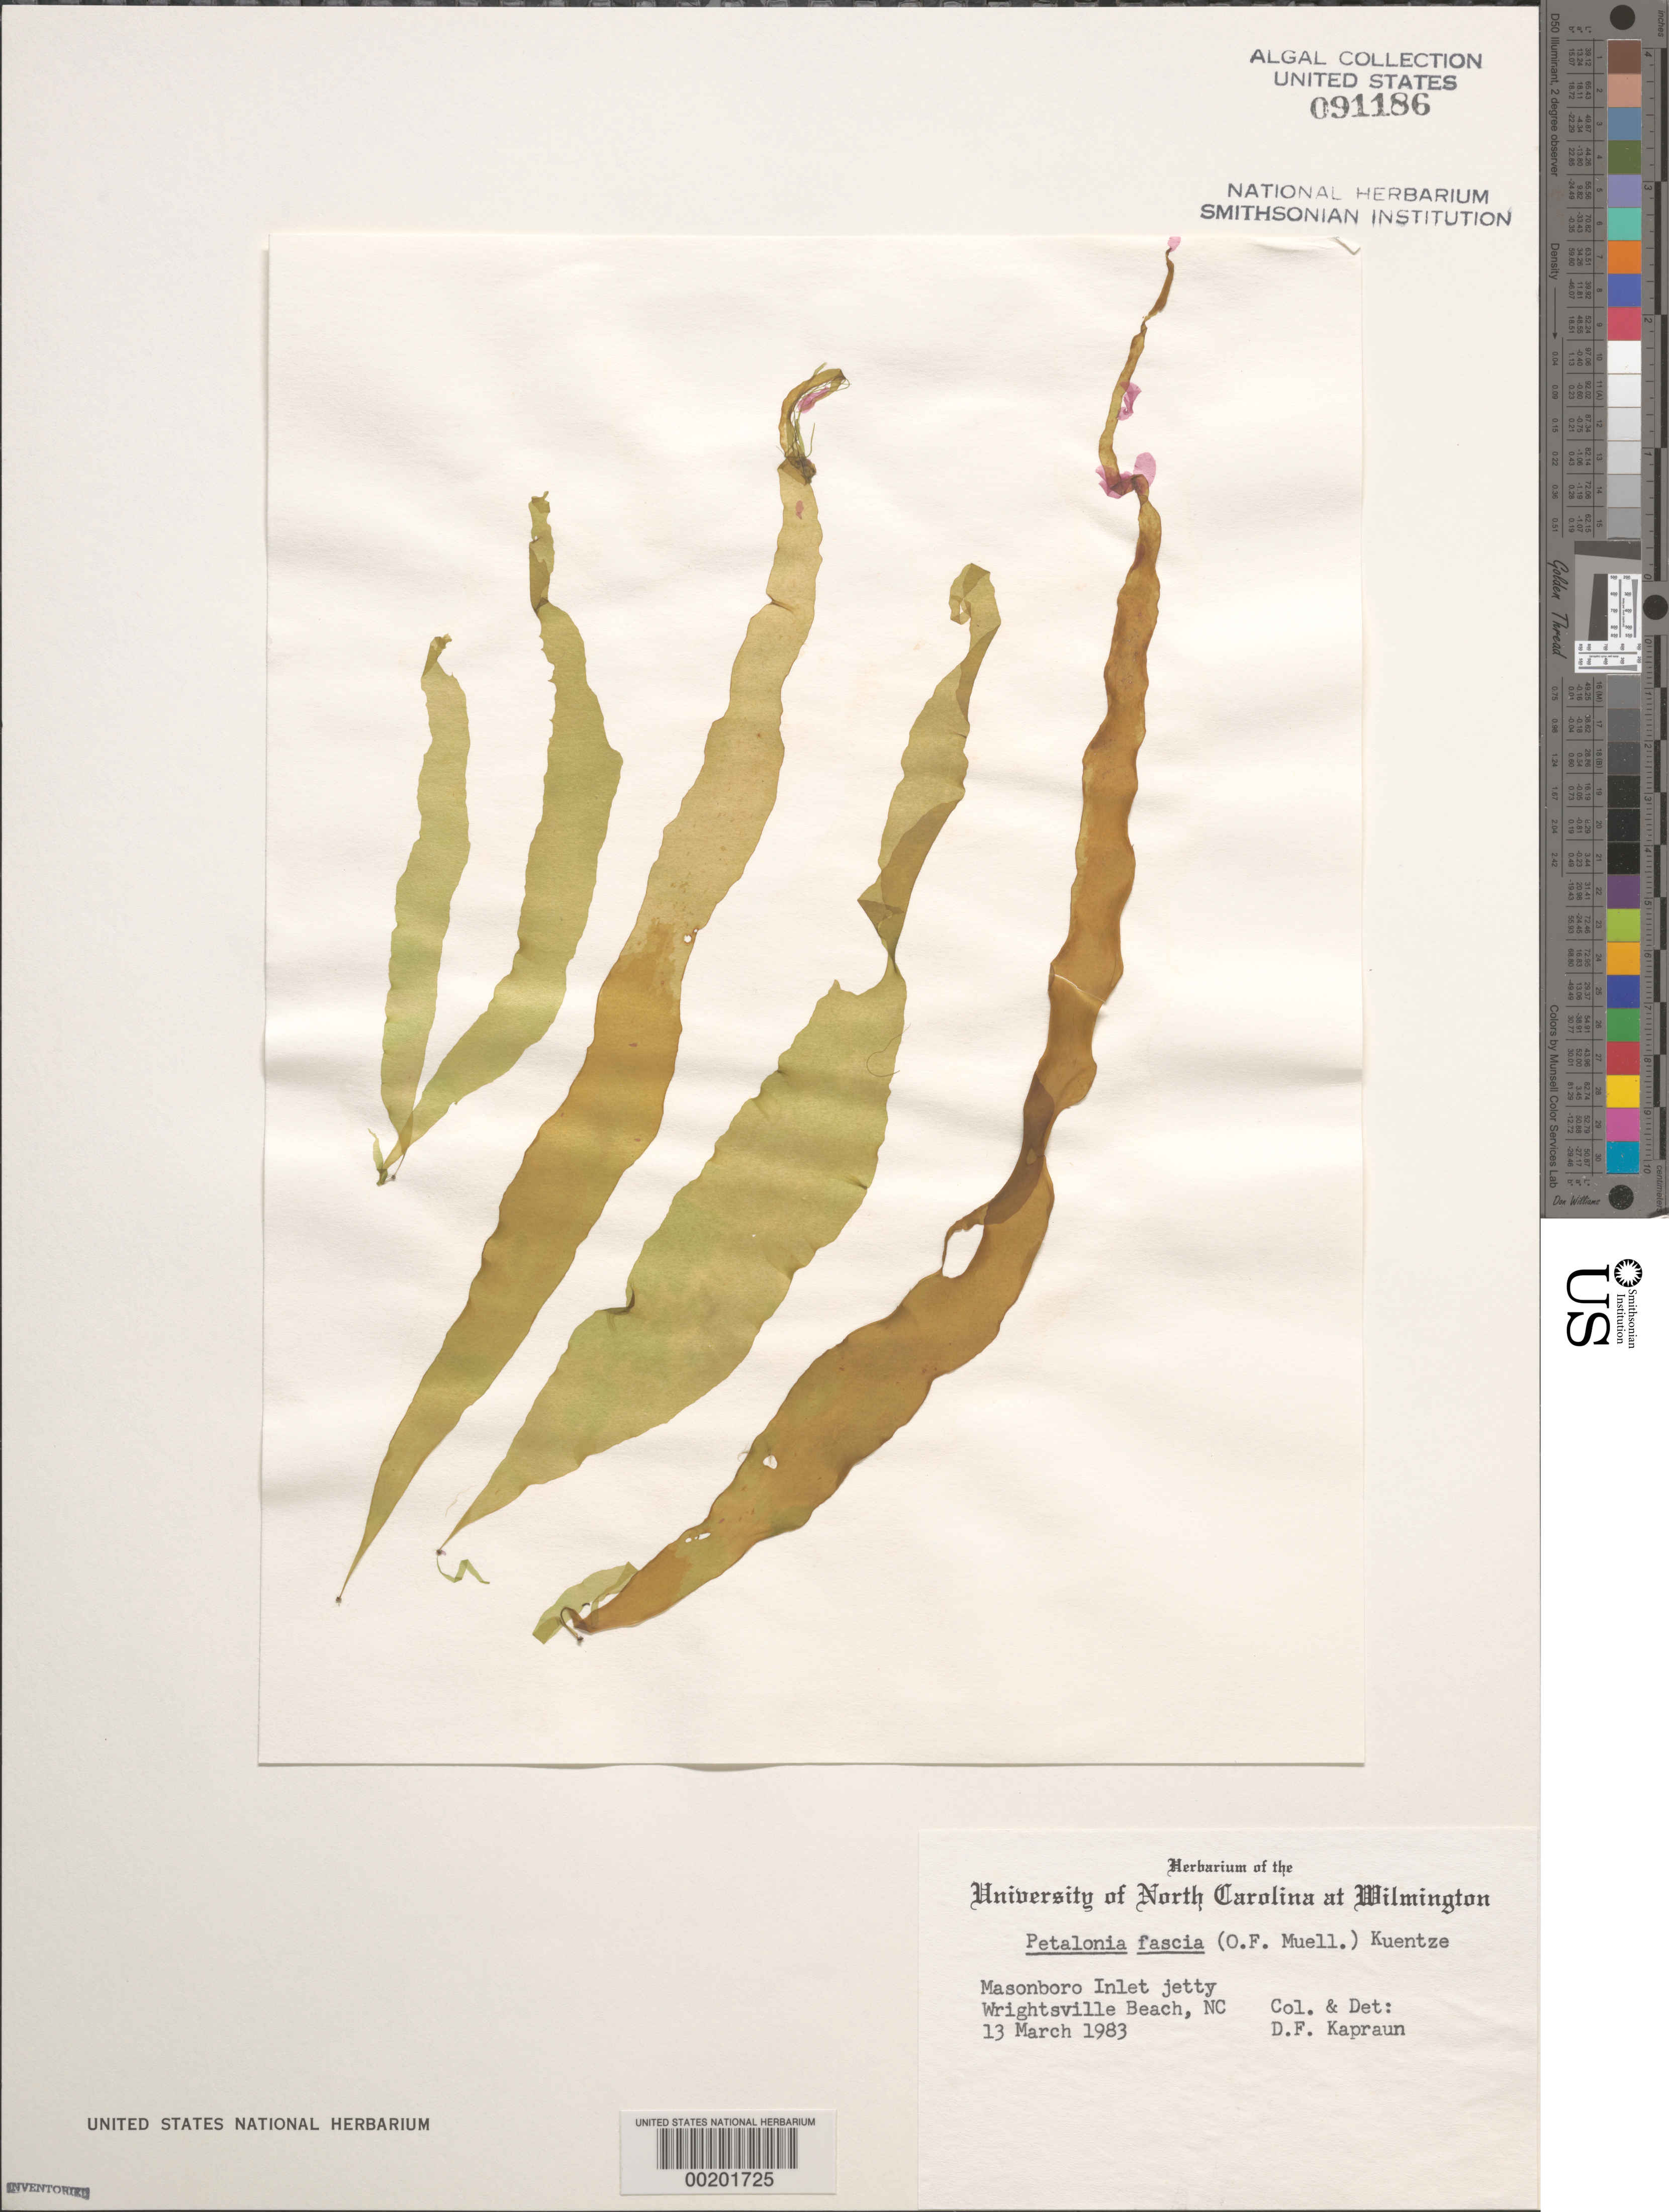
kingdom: Chromista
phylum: Ochrophyta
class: Phaeophyceae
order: Scytosiphonales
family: Scytosiphonaceae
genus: Petalonia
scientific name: Petalonia fascia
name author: (O.F. Müller) Kuntze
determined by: Kapraun, D. F.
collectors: D. F. Kapraun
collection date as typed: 13 Mar 1983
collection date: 1983-03-13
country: United States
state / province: North Carolina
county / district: New Hanover County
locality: Wrightsville Beach, Masonboro Inlet jetty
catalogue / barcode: US 91186